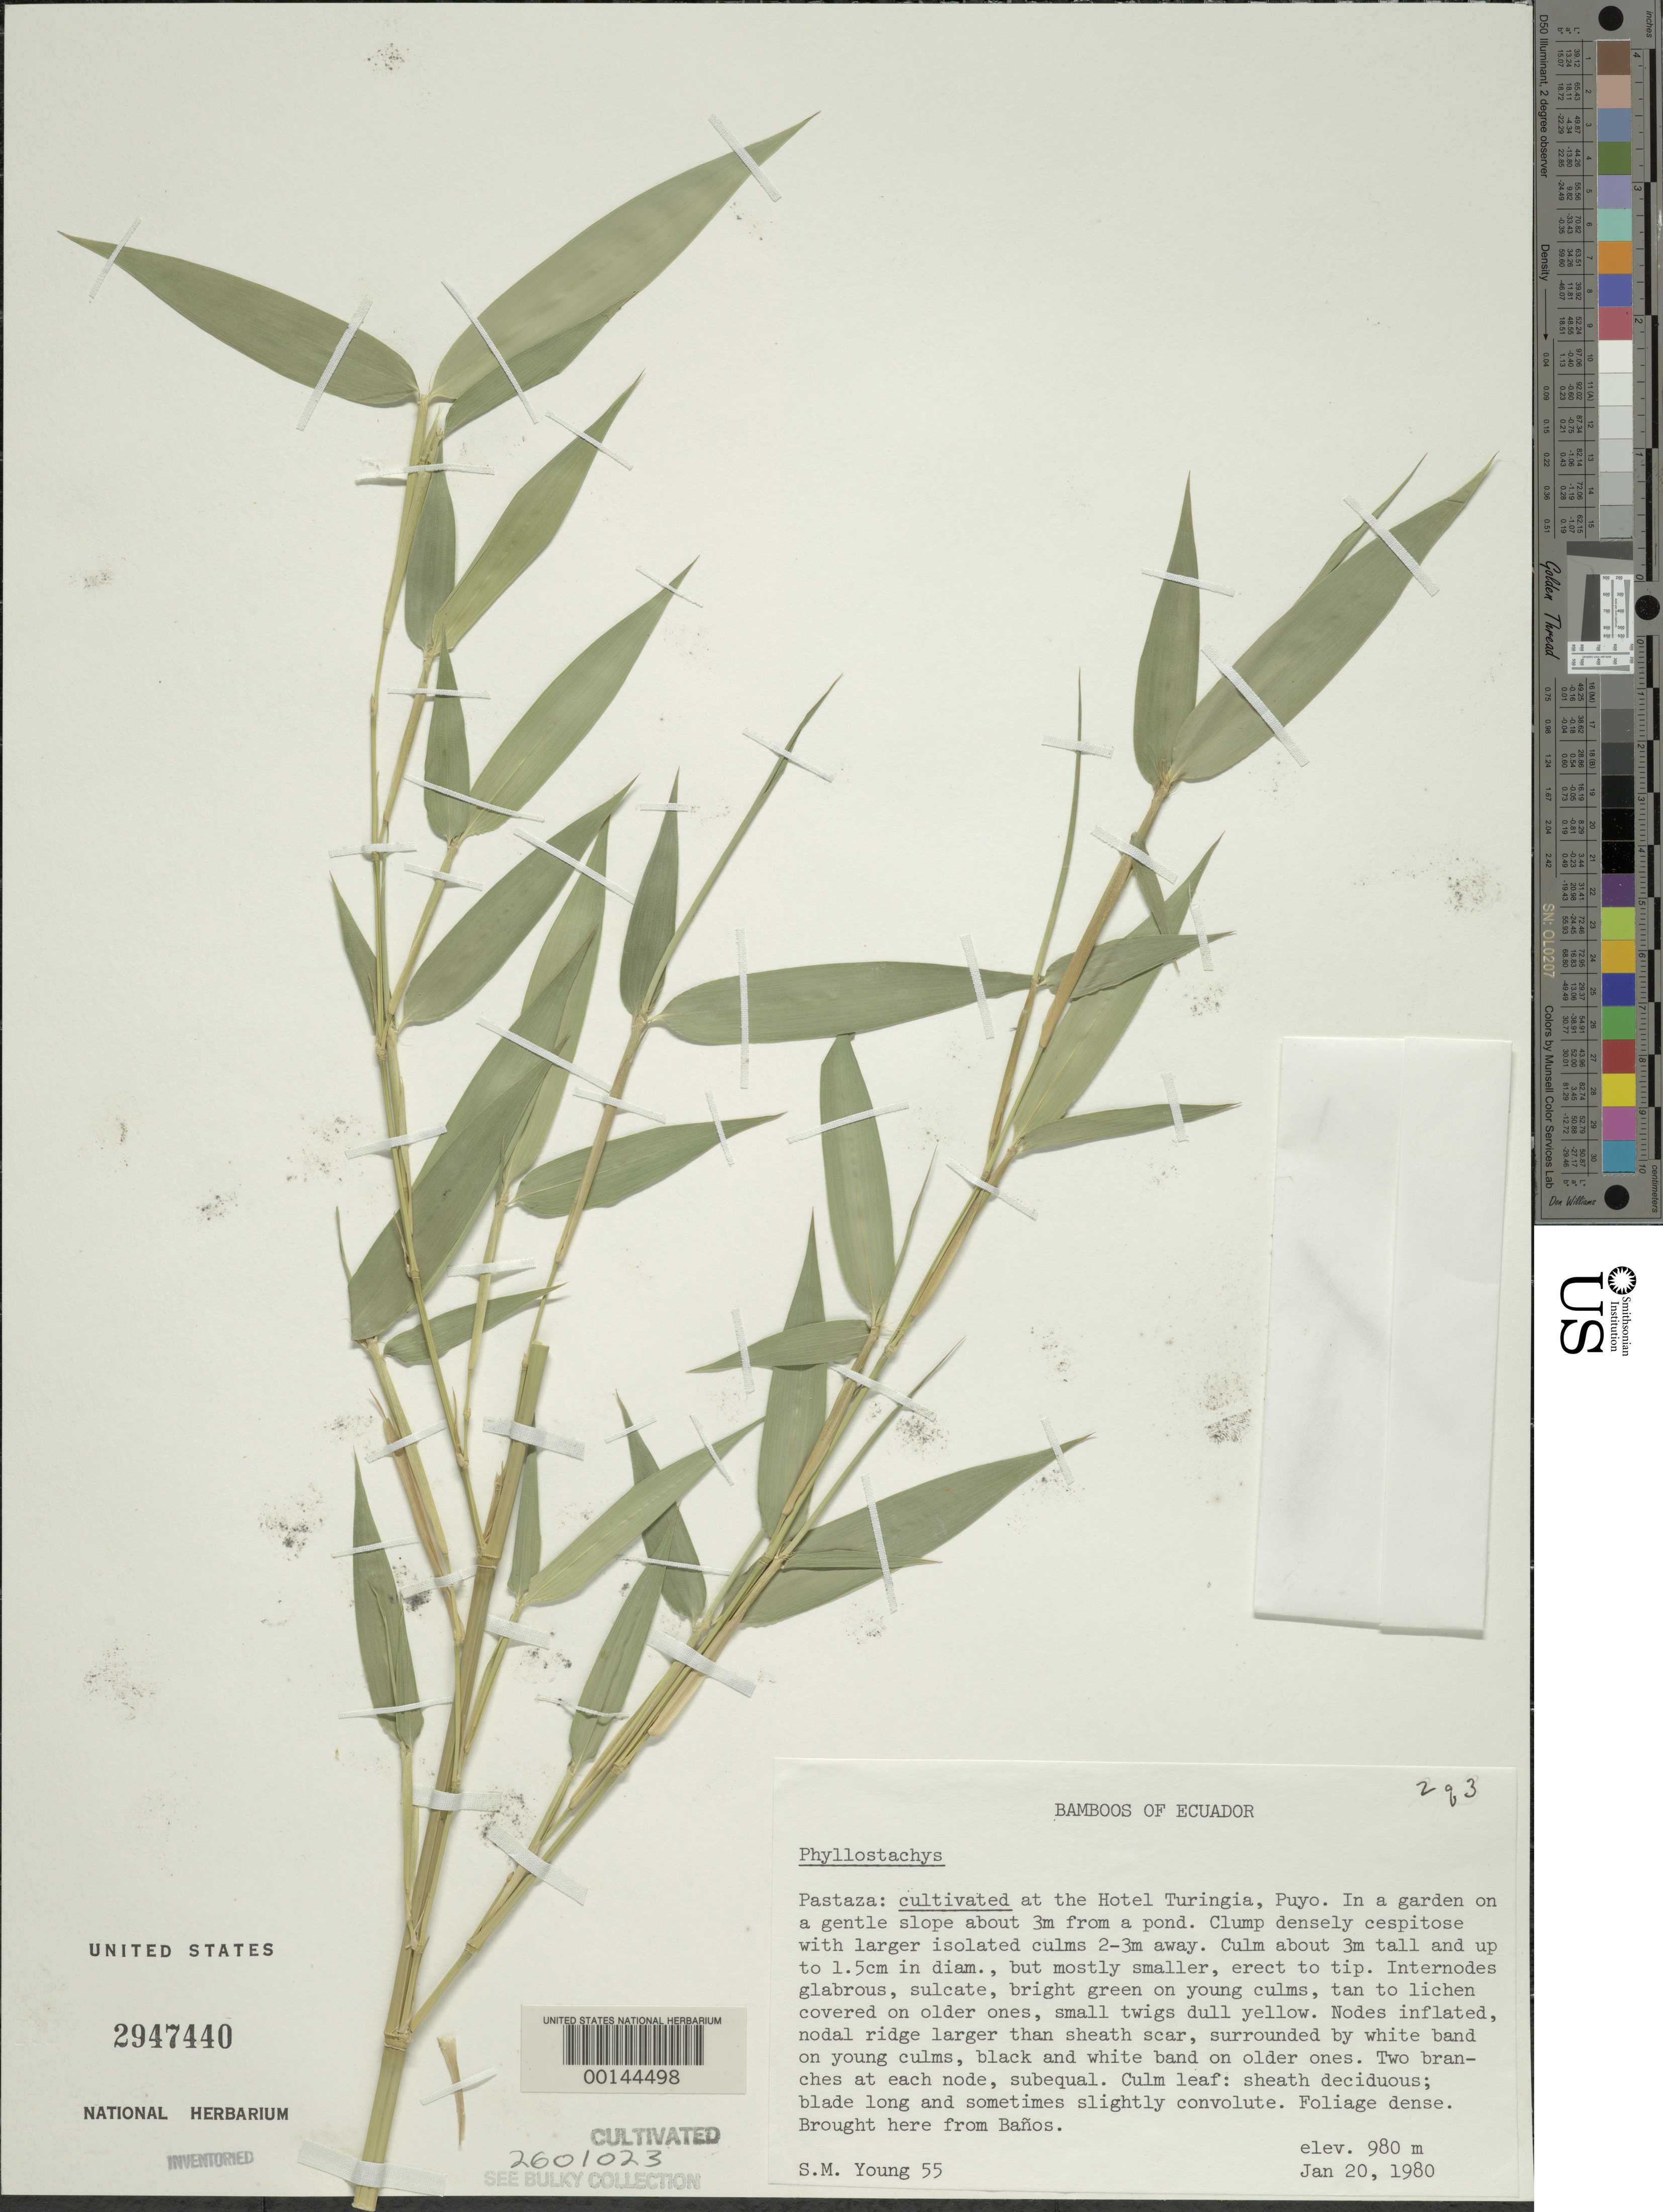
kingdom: Plantae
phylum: Tracheophyta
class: Liliopsida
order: Poales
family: Poaceae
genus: Phyllostachys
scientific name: Phyllostachys sp.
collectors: S. Young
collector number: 55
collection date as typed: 20 Jan 1980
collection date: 1980-01-20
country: Ecuador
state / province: Pastaza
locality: Puyo, hotel turingia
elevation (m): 980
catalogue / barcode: US 2947440